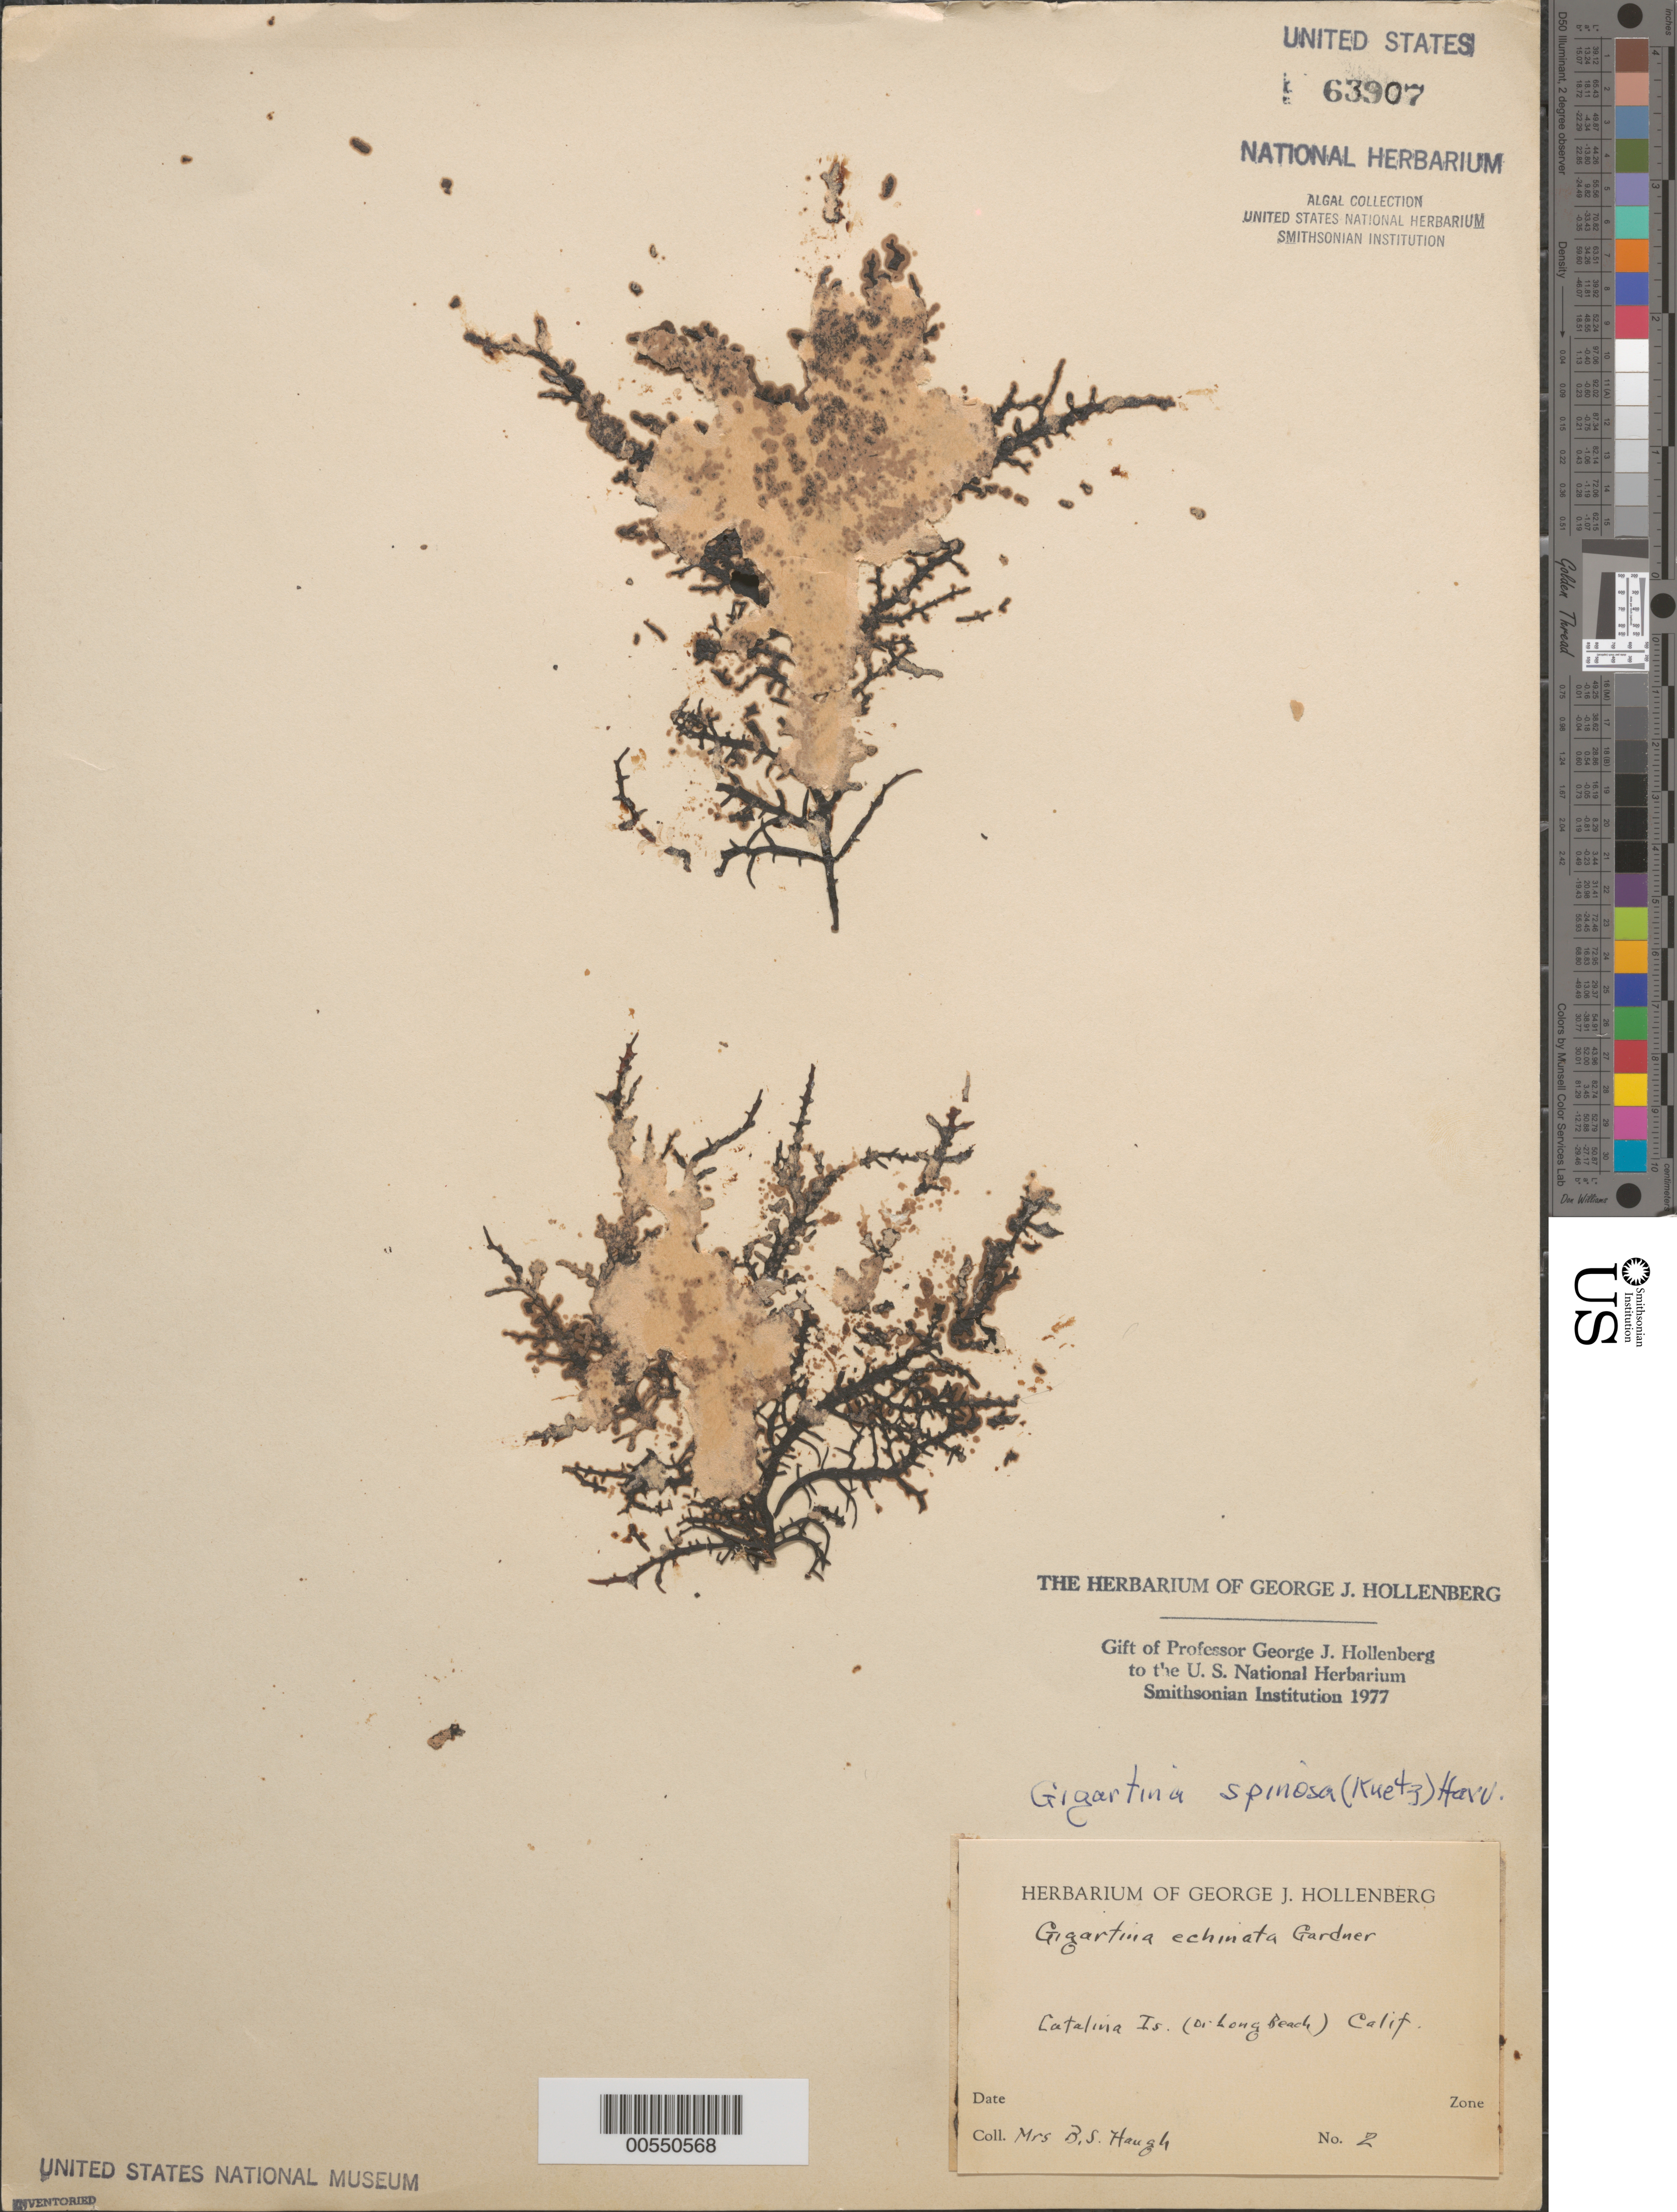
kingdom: Plantae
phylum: Rhodophyta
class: Florideophyceae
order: Gigartinales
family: Gigartinaceae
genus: Chondracanthus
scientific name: Chondracanthus spinosus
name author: (Kütz.) Guiry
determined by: Algae name updating Project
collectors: B. Haugh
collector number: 2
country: United States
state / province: California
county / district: Los Angeles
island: Santa Catalina Island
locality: Santa Catalina Island or Long Beach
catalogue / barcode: US 63907